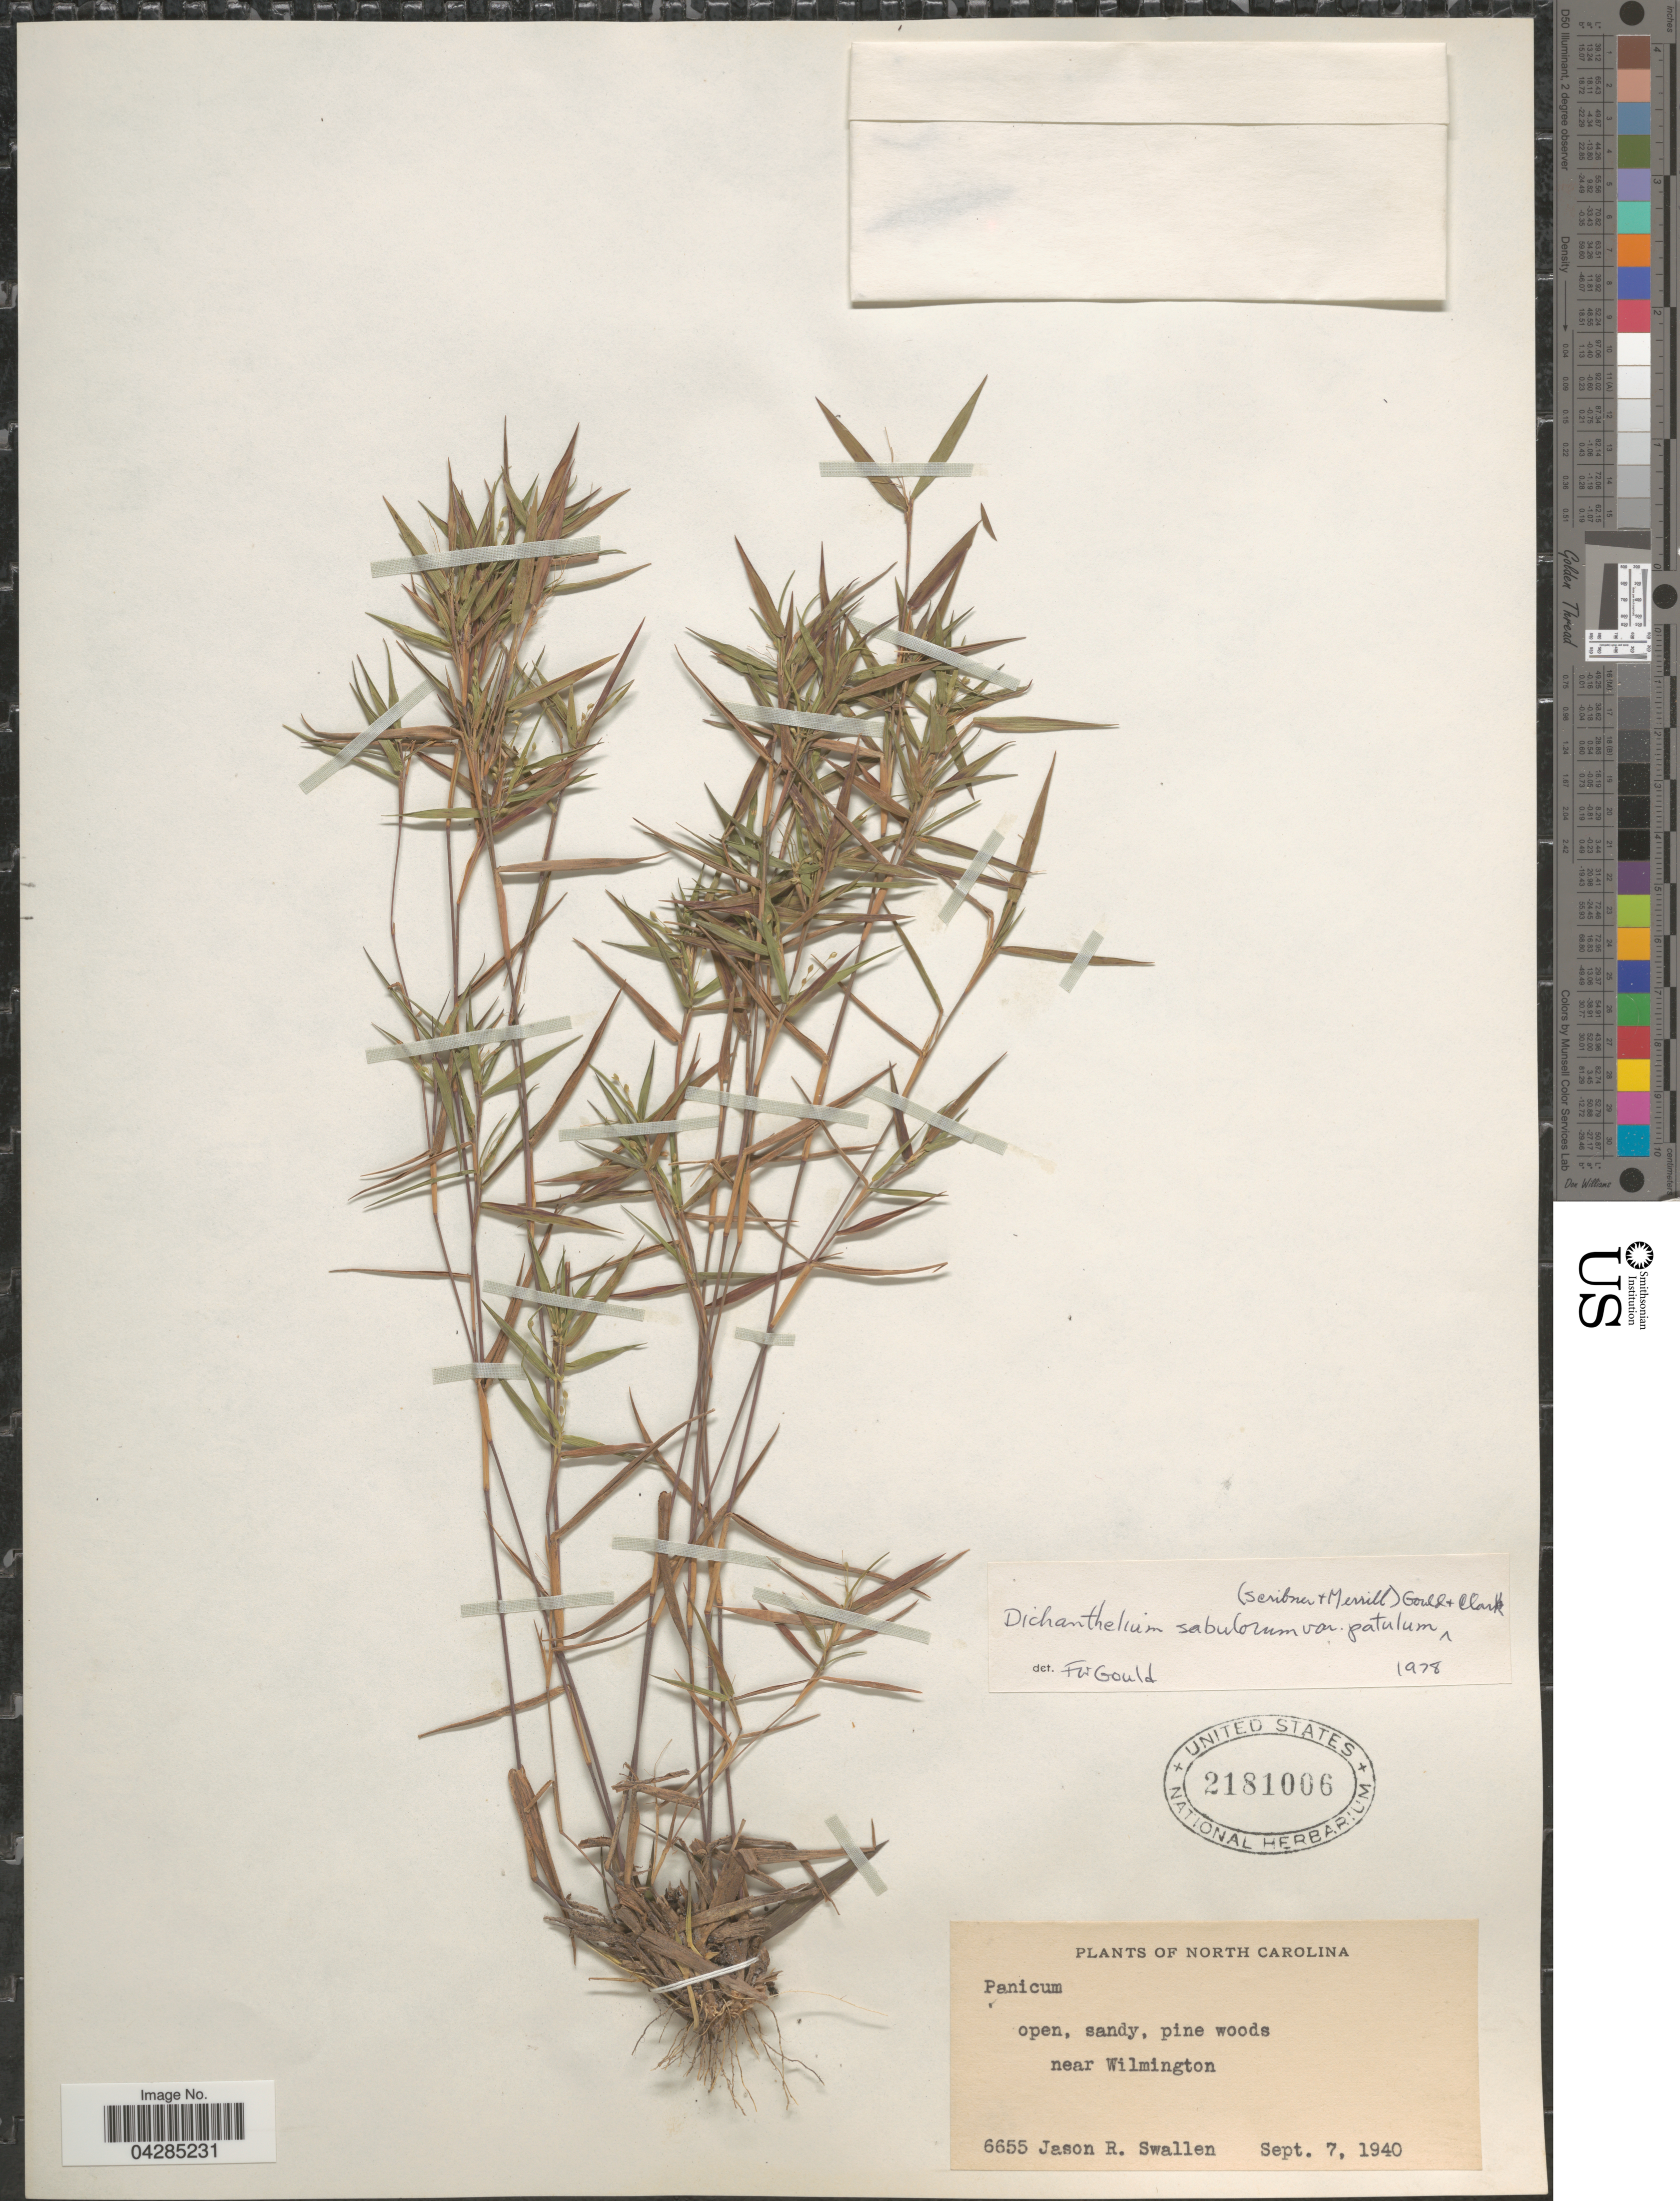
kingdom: Plantae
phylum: Tracheophyta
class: Liliopsida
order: Poales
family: Poaceae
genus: Dichanthelium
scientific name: Dichanthelium portoricense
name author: (Desv. ex Ham.) B.F. Hansen & Wunderlin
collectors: J. R. Swallen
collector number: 6655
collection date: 1940-09-07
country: United States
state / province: North Carolina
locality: Open, sandy, pine woods near Wilmington.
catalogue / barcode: US 2181006